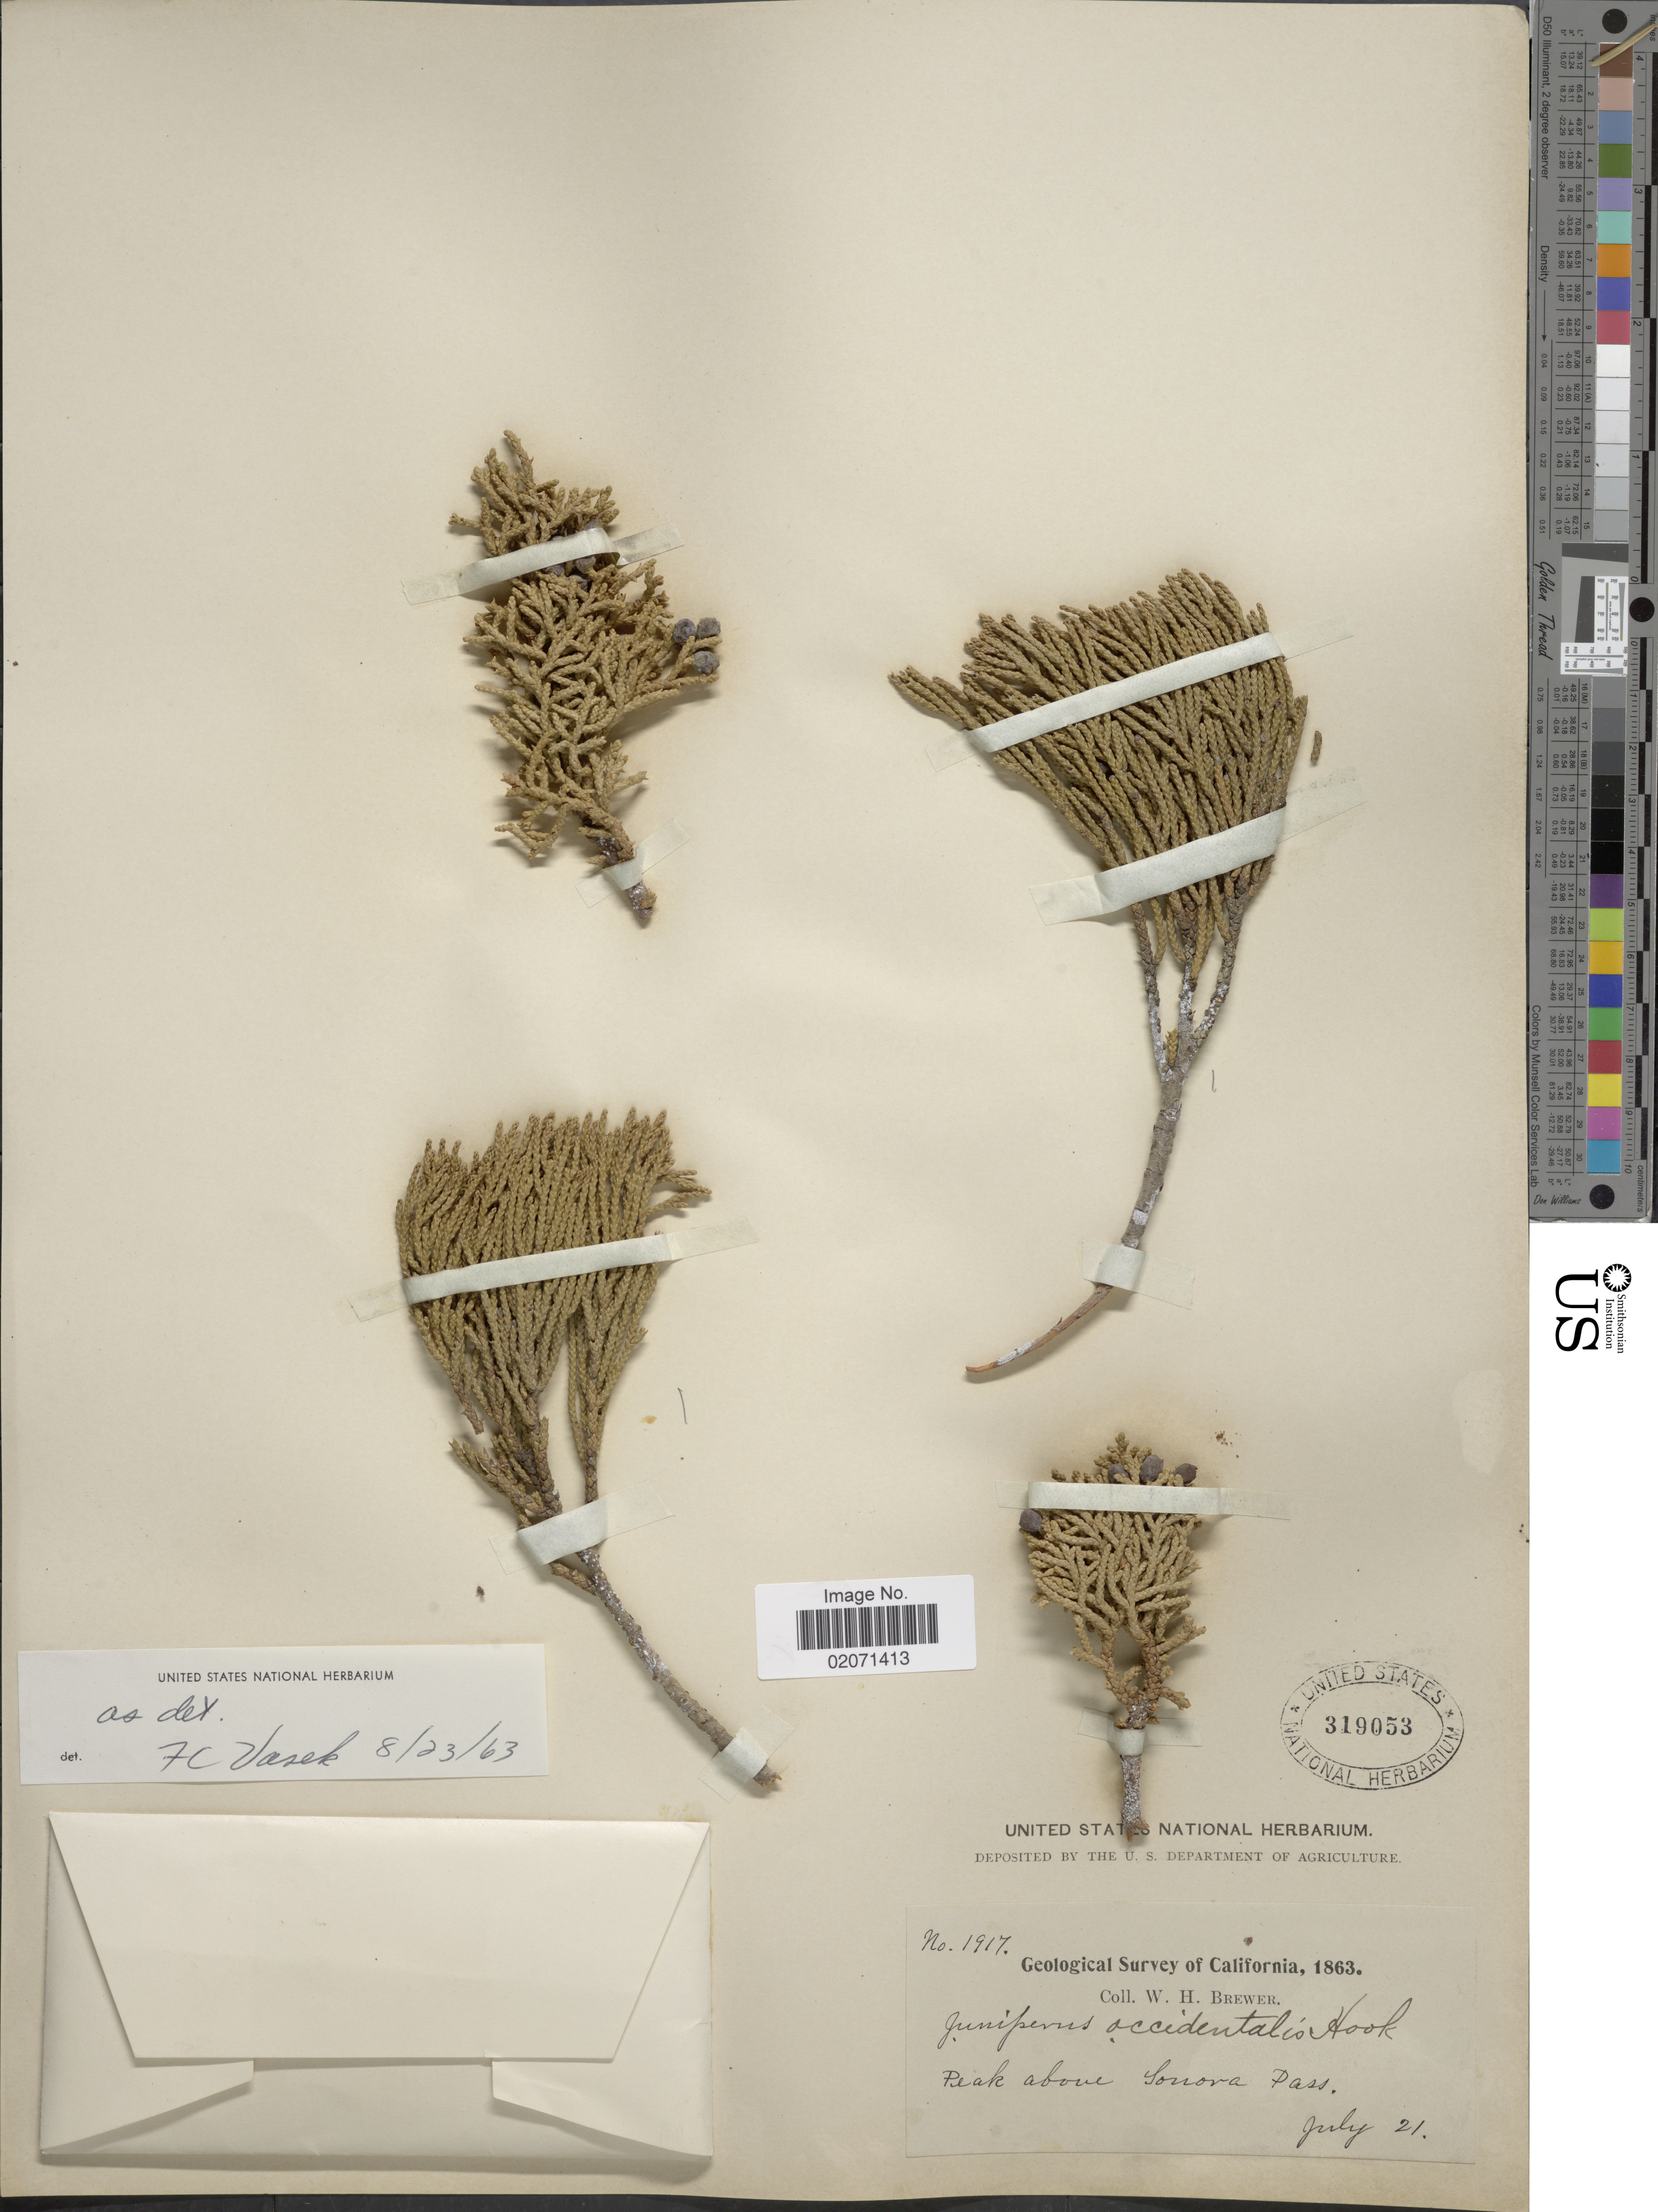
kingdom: Plantae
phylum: Tracheophyta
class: Pinopsida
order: Pinales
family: Cupressaceae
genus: Juniperus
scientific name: Juniperus occidentalis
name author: Hook.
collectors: W. H. Brewer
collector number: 1917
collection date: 1863-07-21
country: United States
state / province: California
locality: Peak above Sonora Pass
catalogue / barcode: US 319053